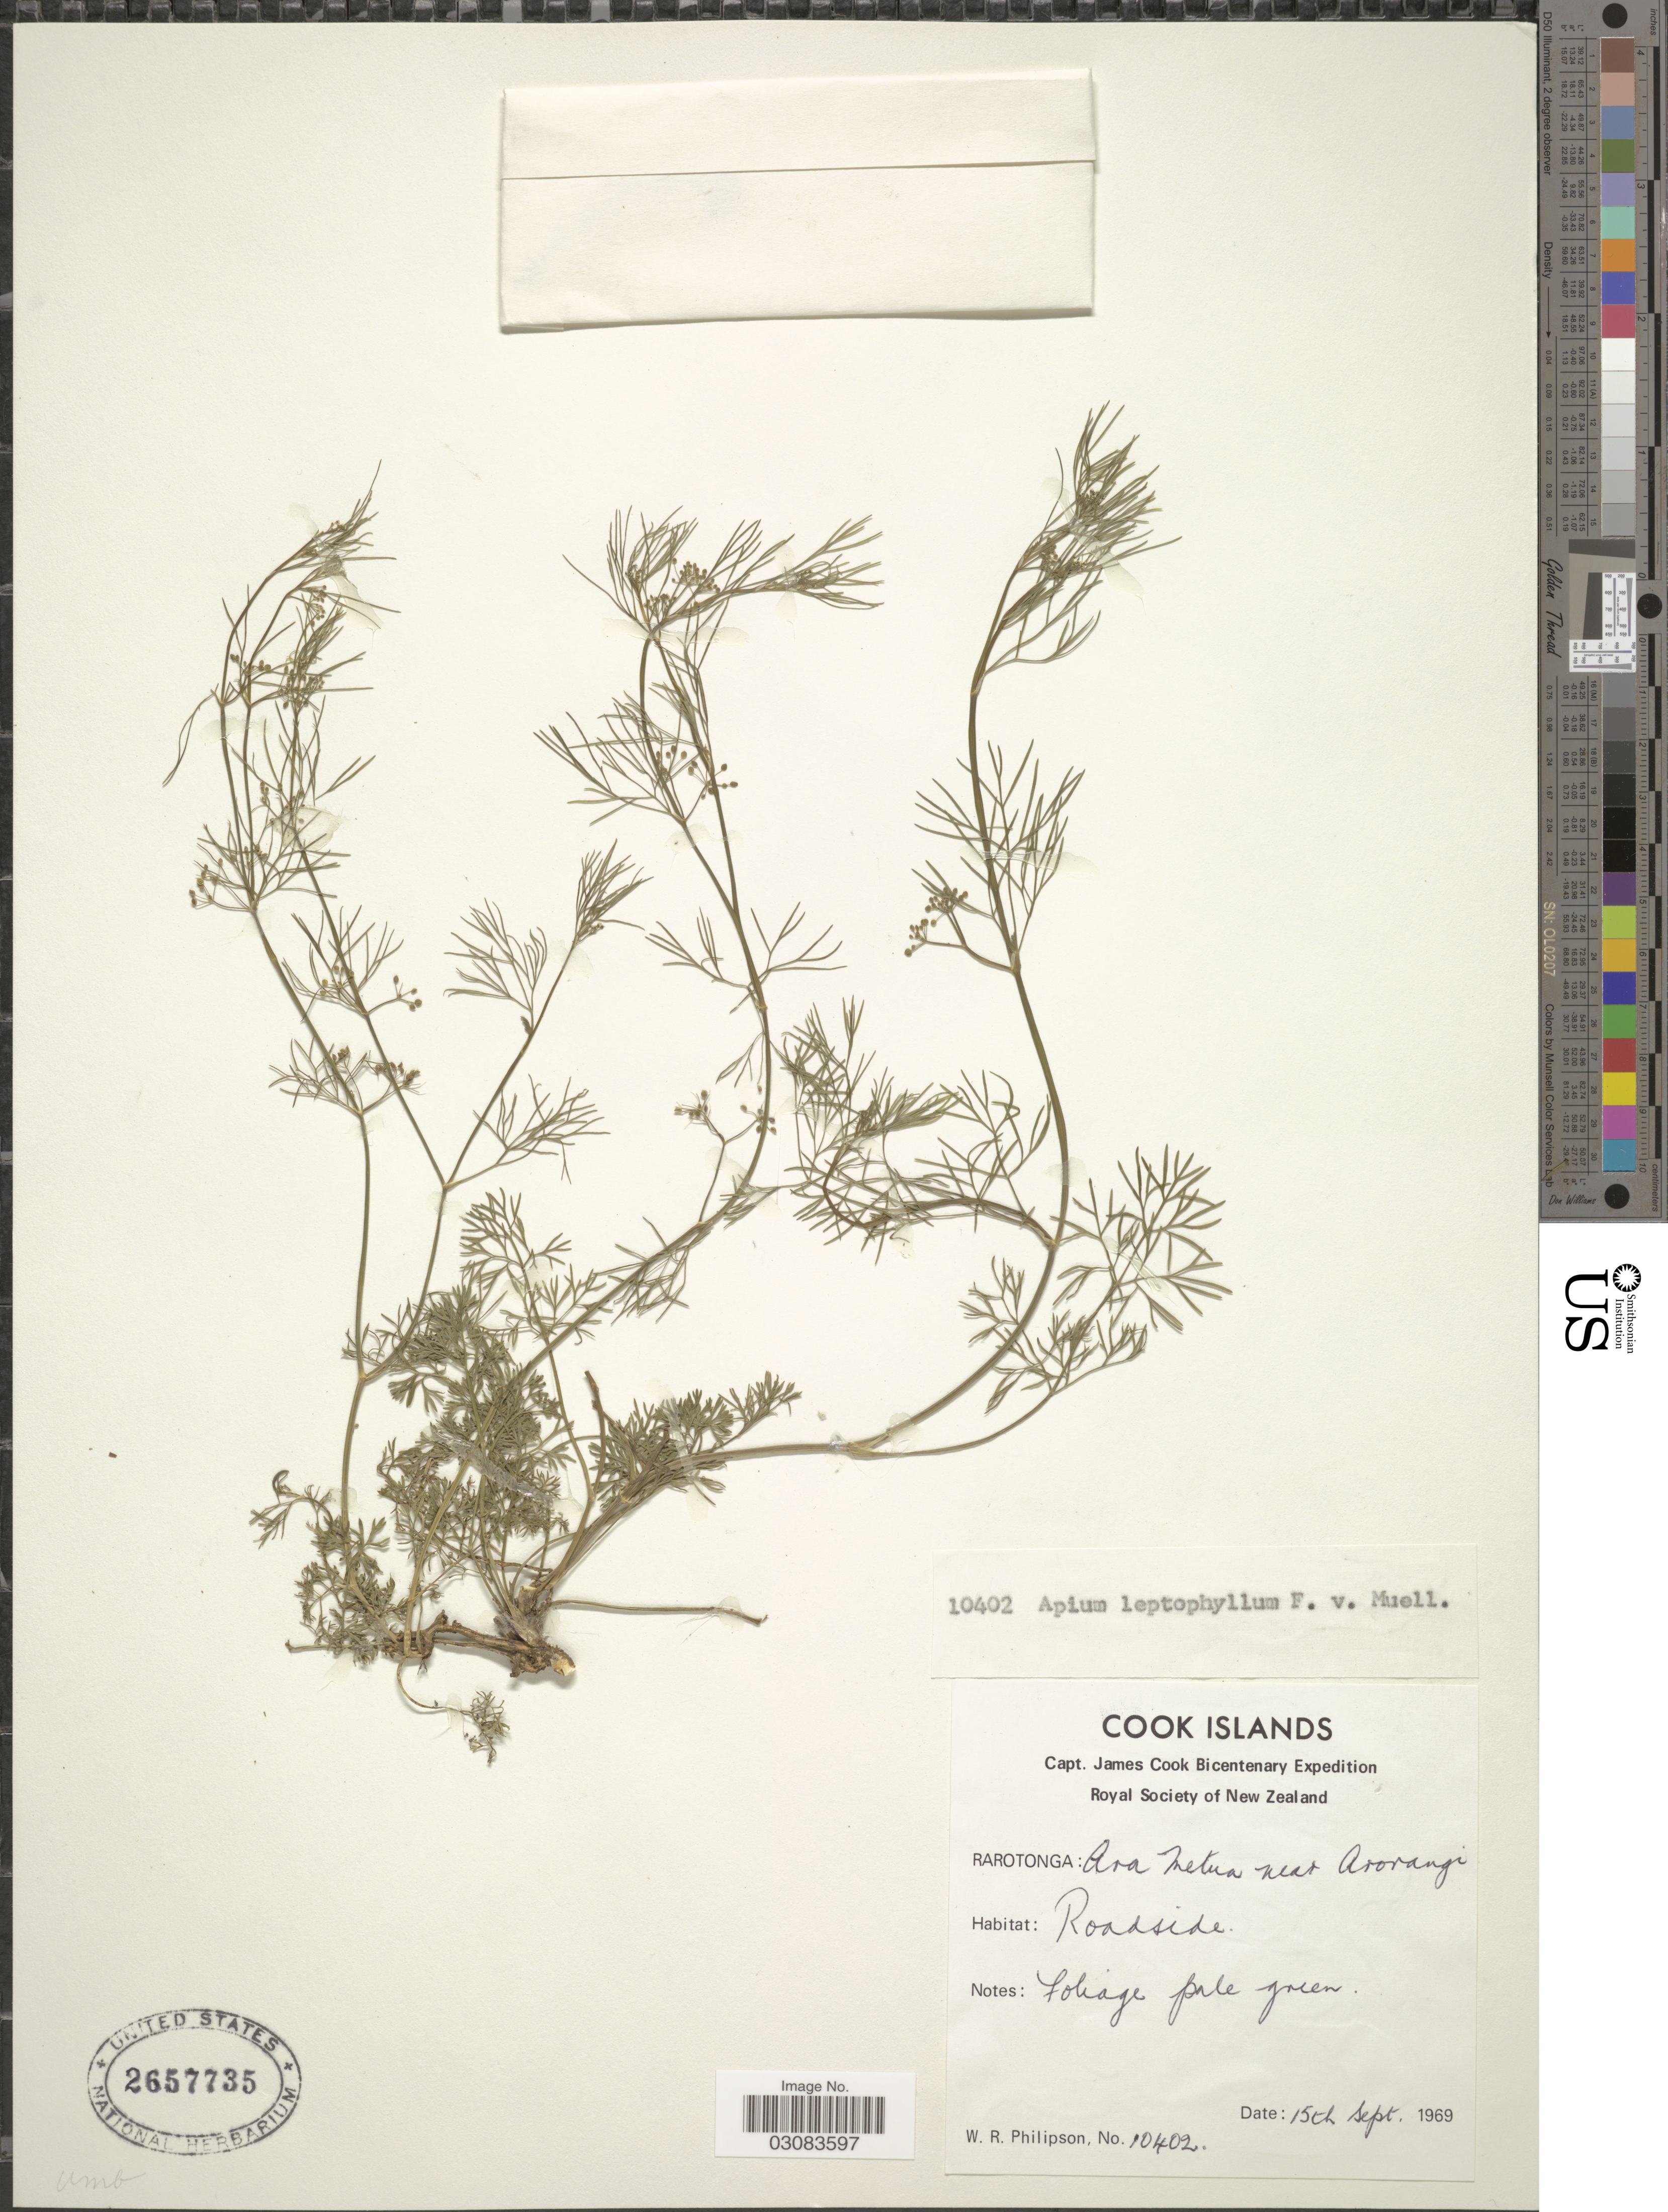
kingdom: Plantae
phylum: Tracheophyta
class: Magnoliopsida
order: Apiales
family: Apiaceae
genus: Cyclospermum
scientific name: Cyclospermum leptophyllum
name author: (Pers.) Sprague ex Britton & P. Wilson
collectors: W. R. Philipson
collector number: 10402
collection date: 1969-09-15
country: Cook Islands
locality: Rarotonga: Ara Metua near Arorangi.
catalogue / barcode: US 2657735